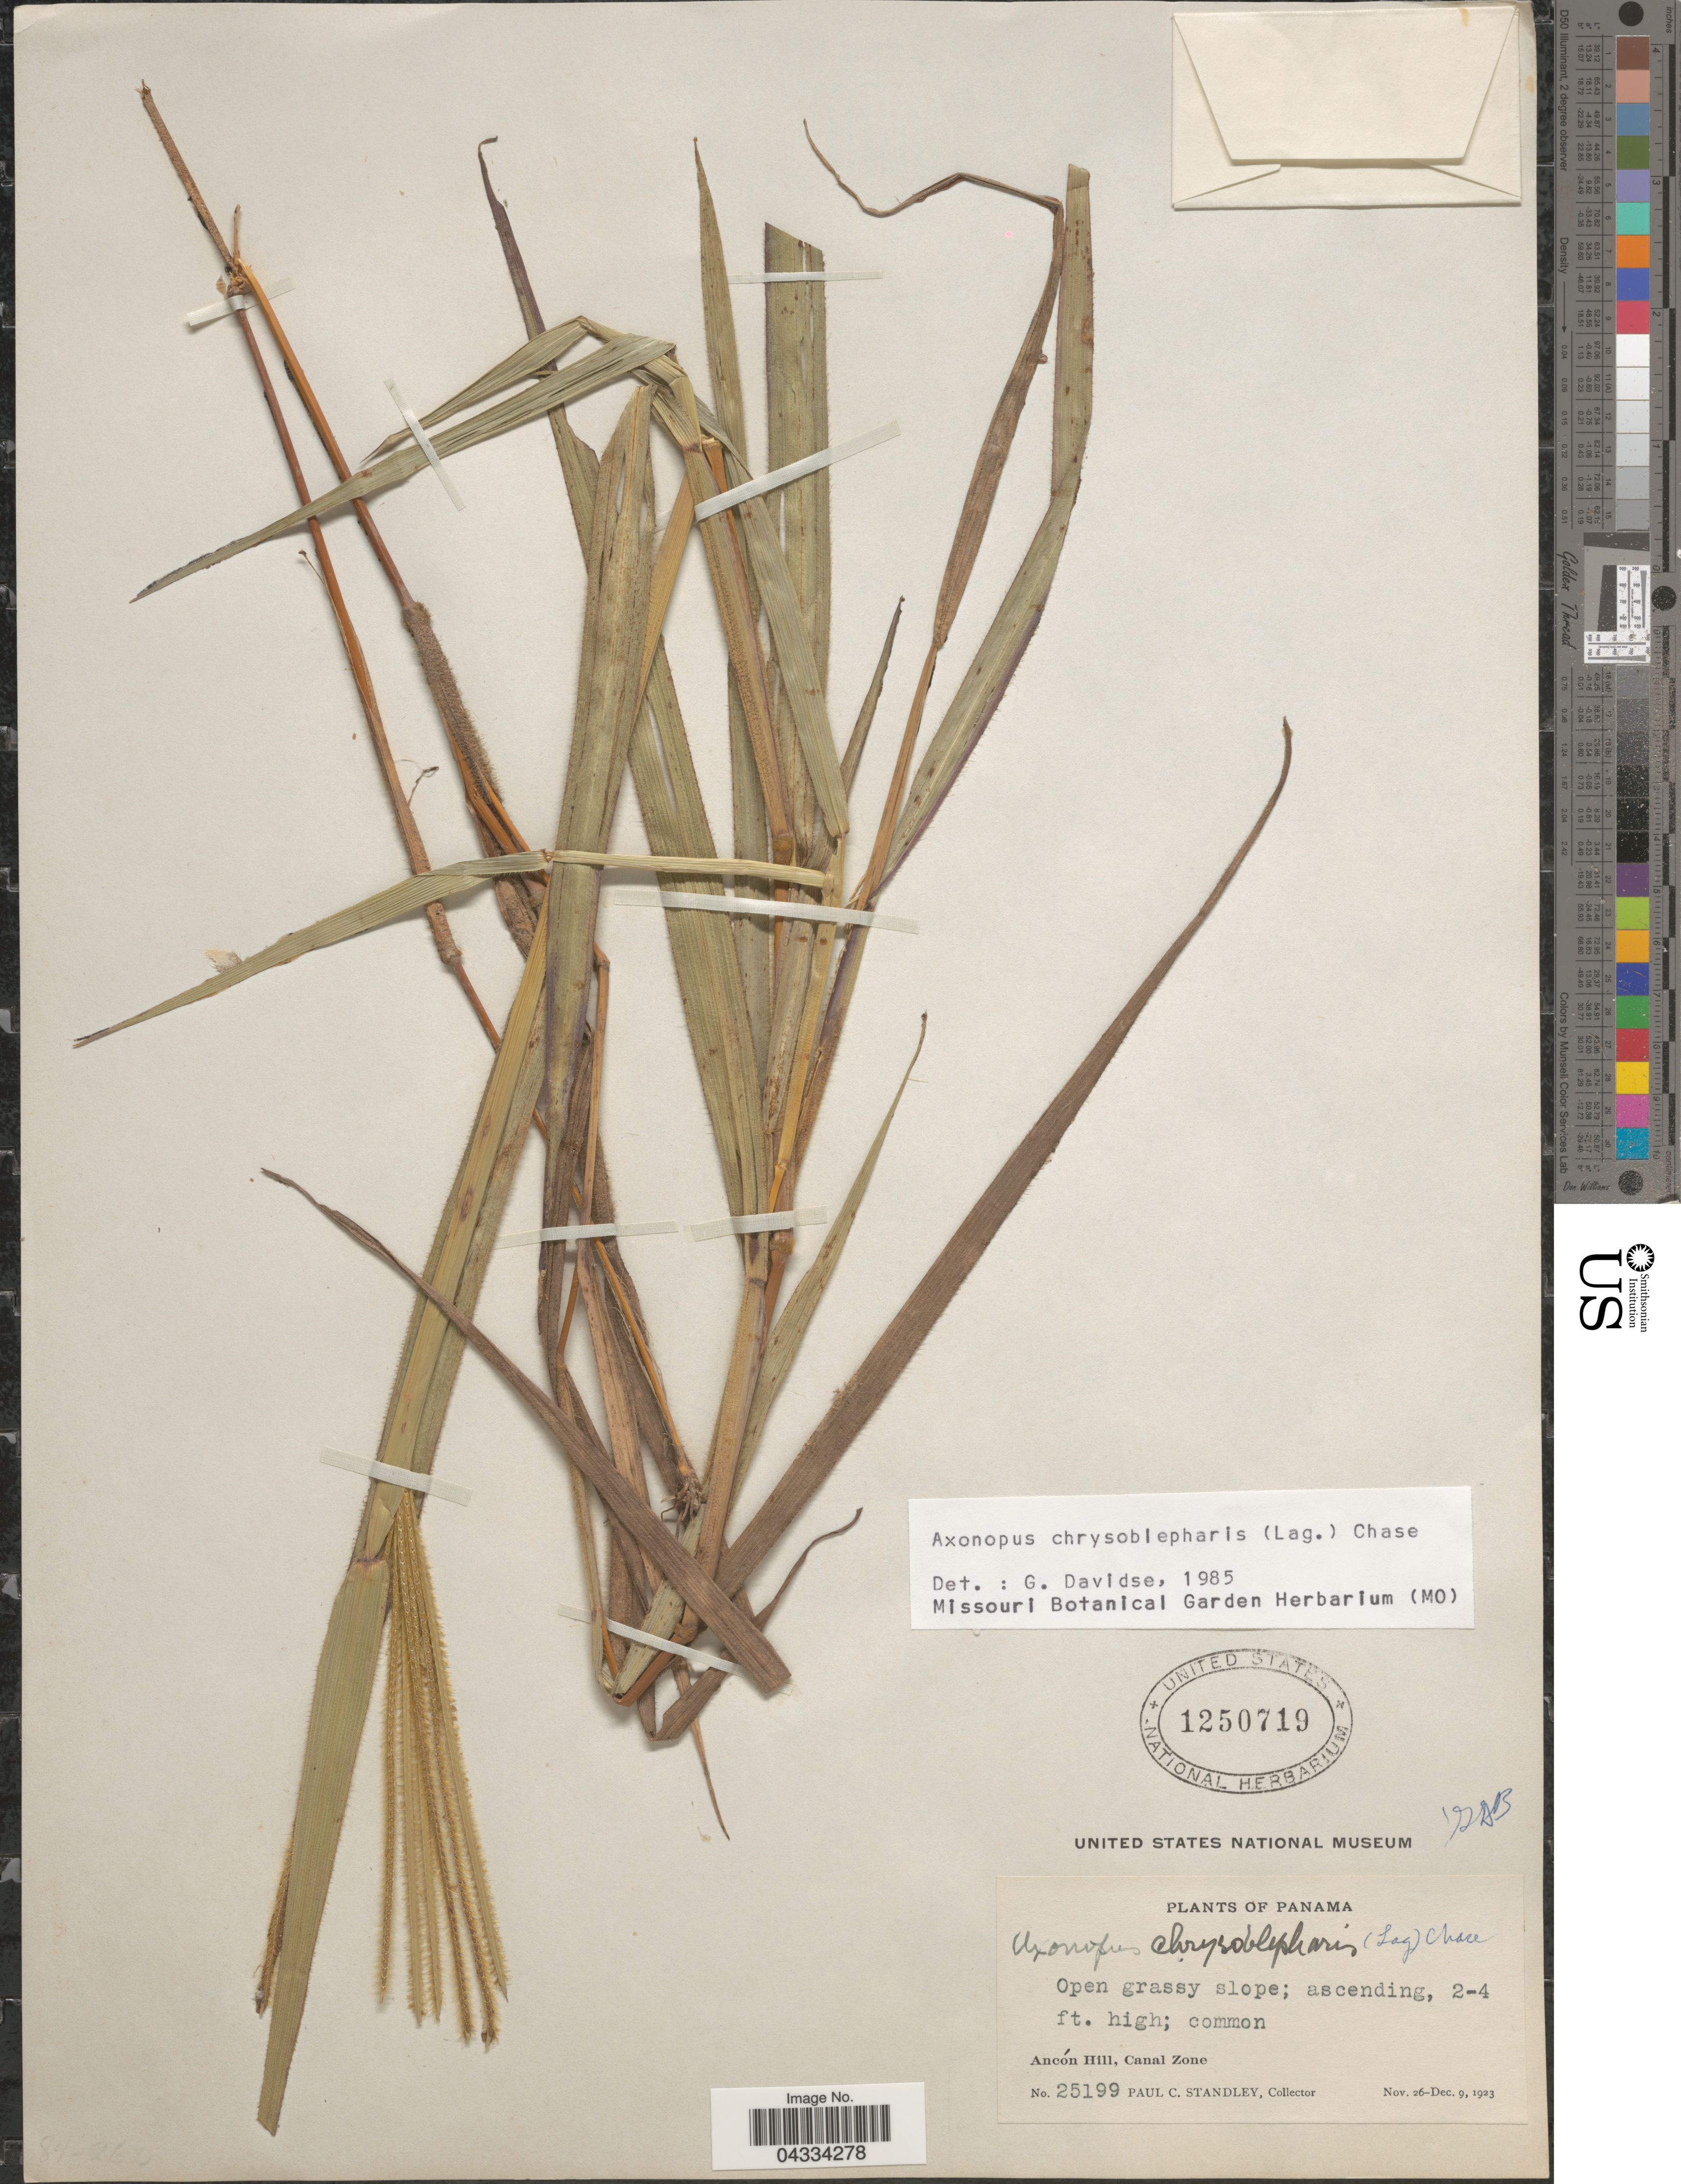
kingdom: Plantae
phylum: Tracheophyta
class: Liliopsida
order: Poales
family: Poaceae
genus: Axonopus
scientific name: Axonopus chrysoblepharis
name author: (Lag.) Chase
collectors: P. C. Standley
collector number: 25199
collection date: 1923-11-26/1923-12-09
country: Panama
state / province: Colón / Panamá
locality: Ancón Hill, Canal Zone.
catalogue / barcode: US 1250719